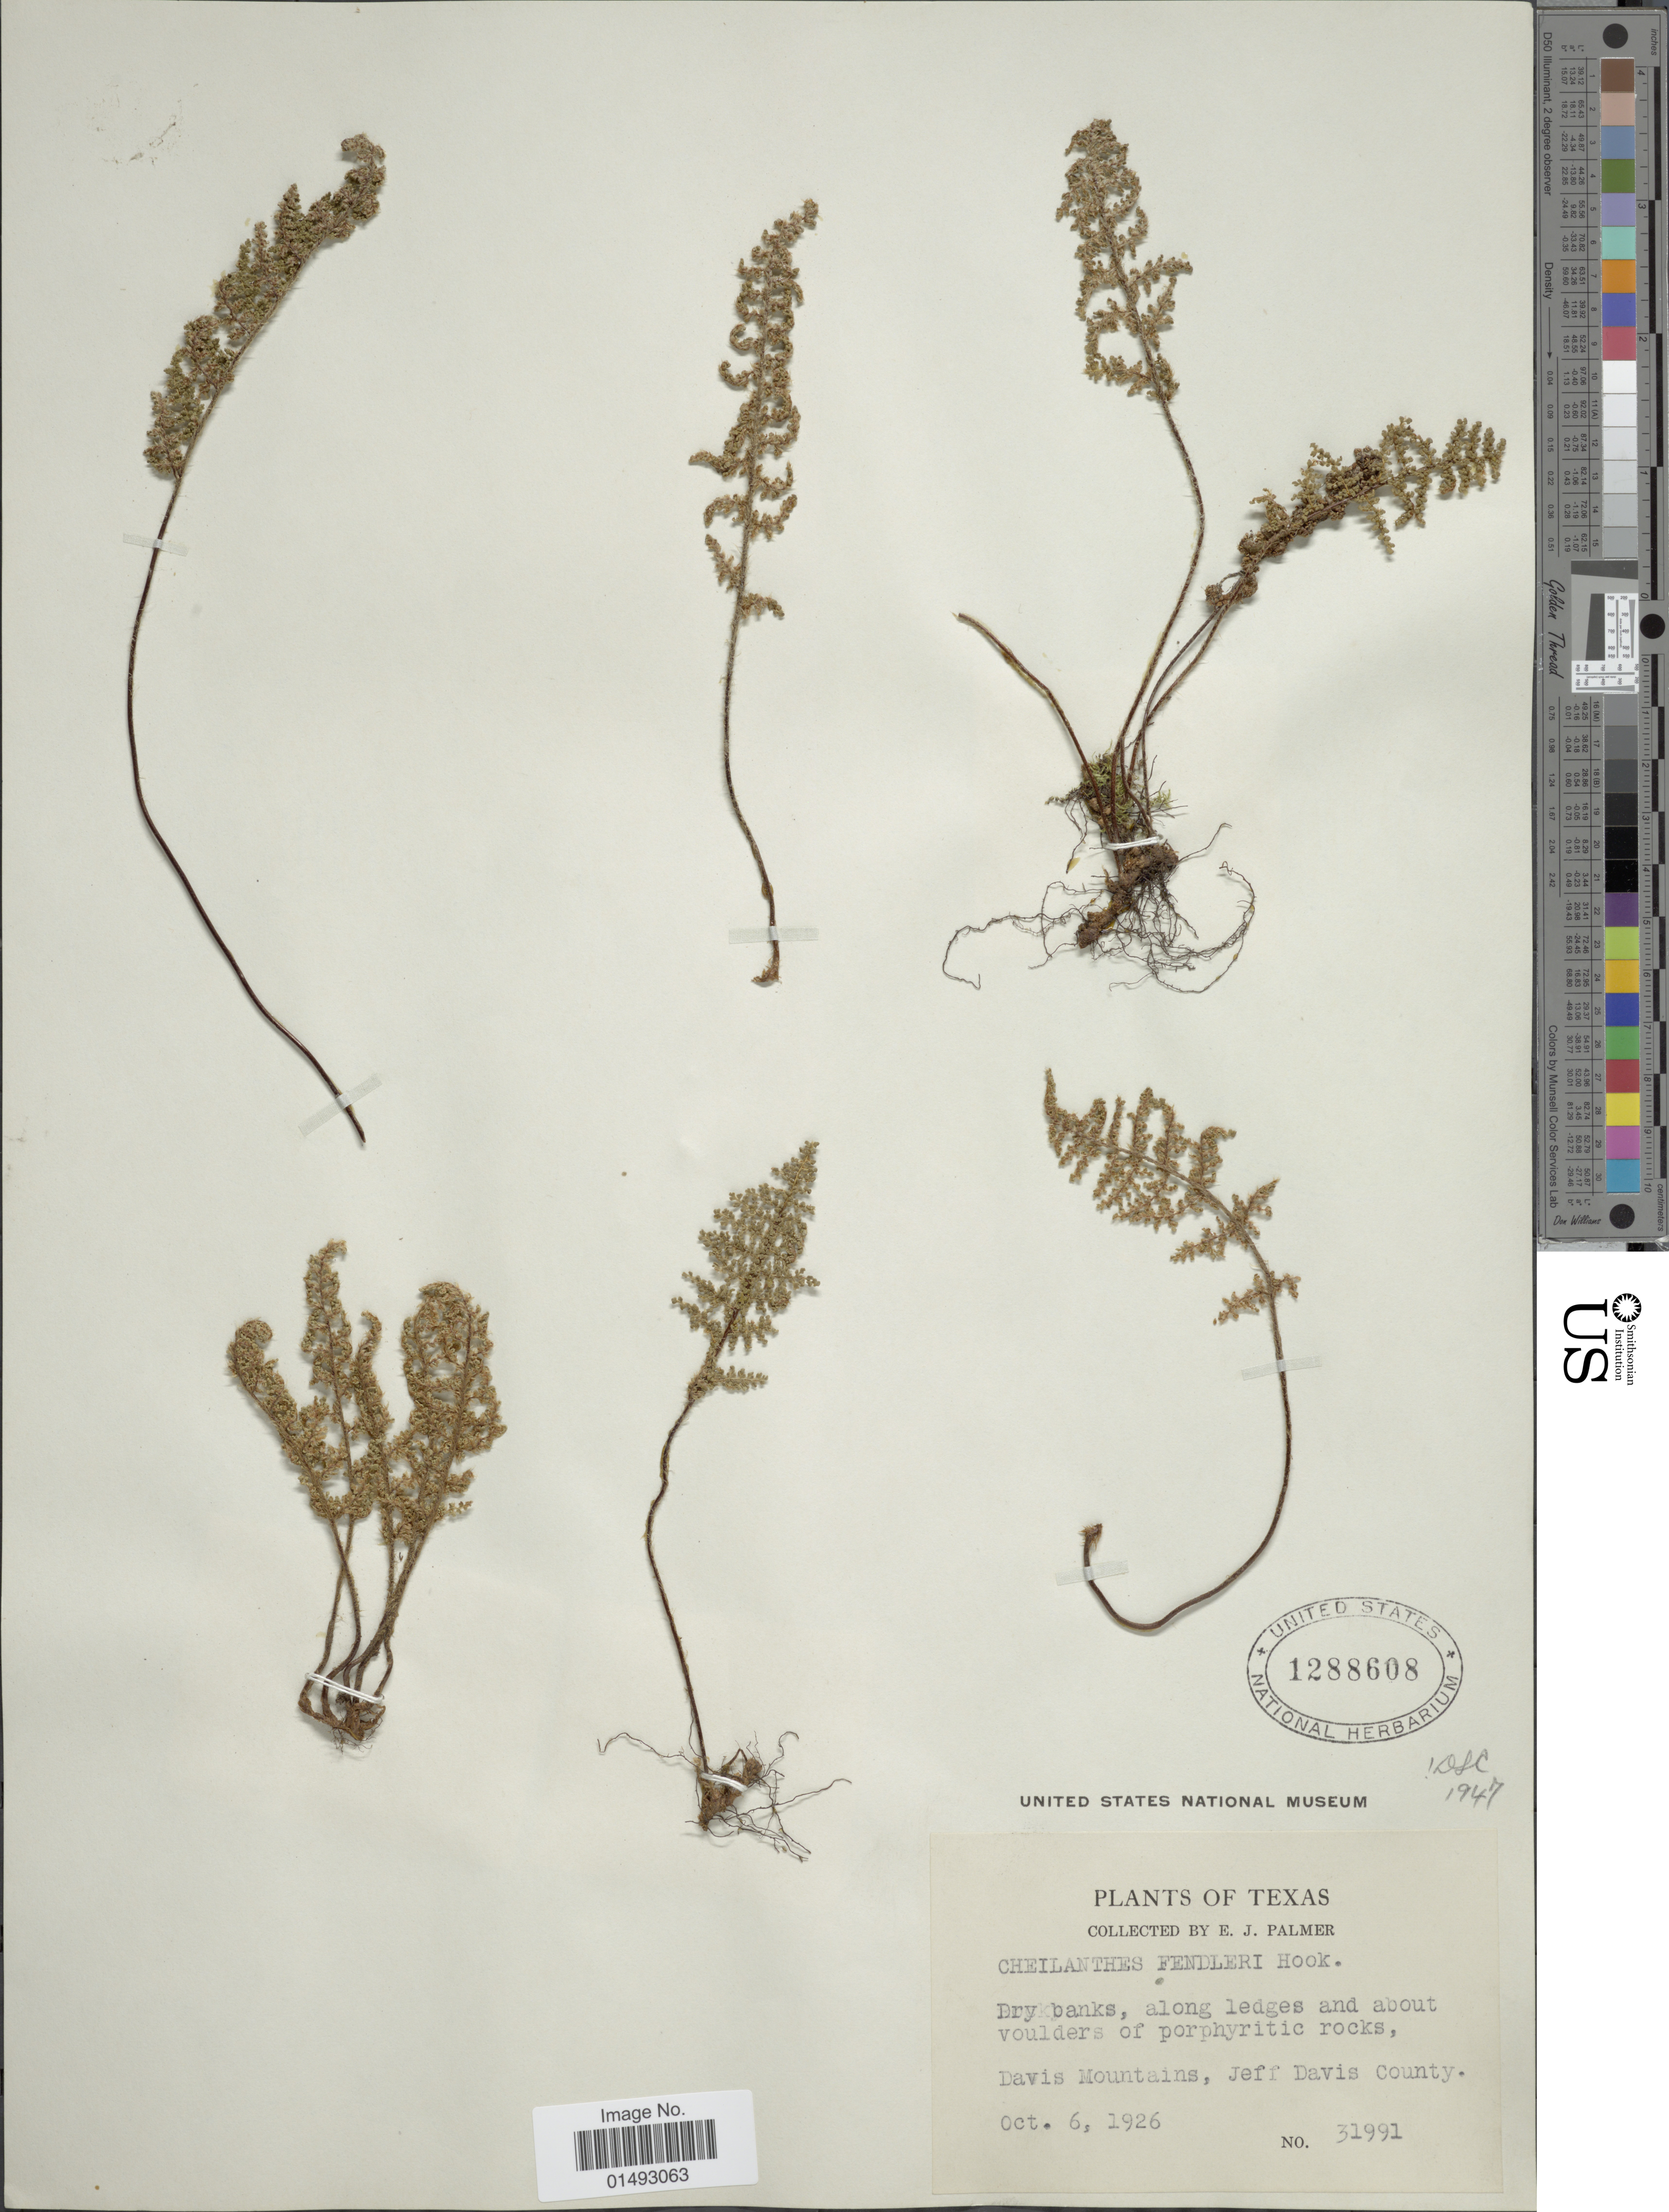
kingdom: Plantae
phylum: Tracheophyta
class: Polypodiopsida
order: Polypodiales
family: Pteridaceae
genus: Myriopteris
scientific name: Myriopteris fendleri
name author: (Hook.) E. Fourn.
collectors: E. J. Palmer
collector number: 31991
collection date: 1926-10-06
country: United States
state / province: Texas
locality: Dry banks, along ledges and about voulders of porphyritic rocks, Davis Mountains, Jeff Davis County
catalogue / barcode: US 1288608